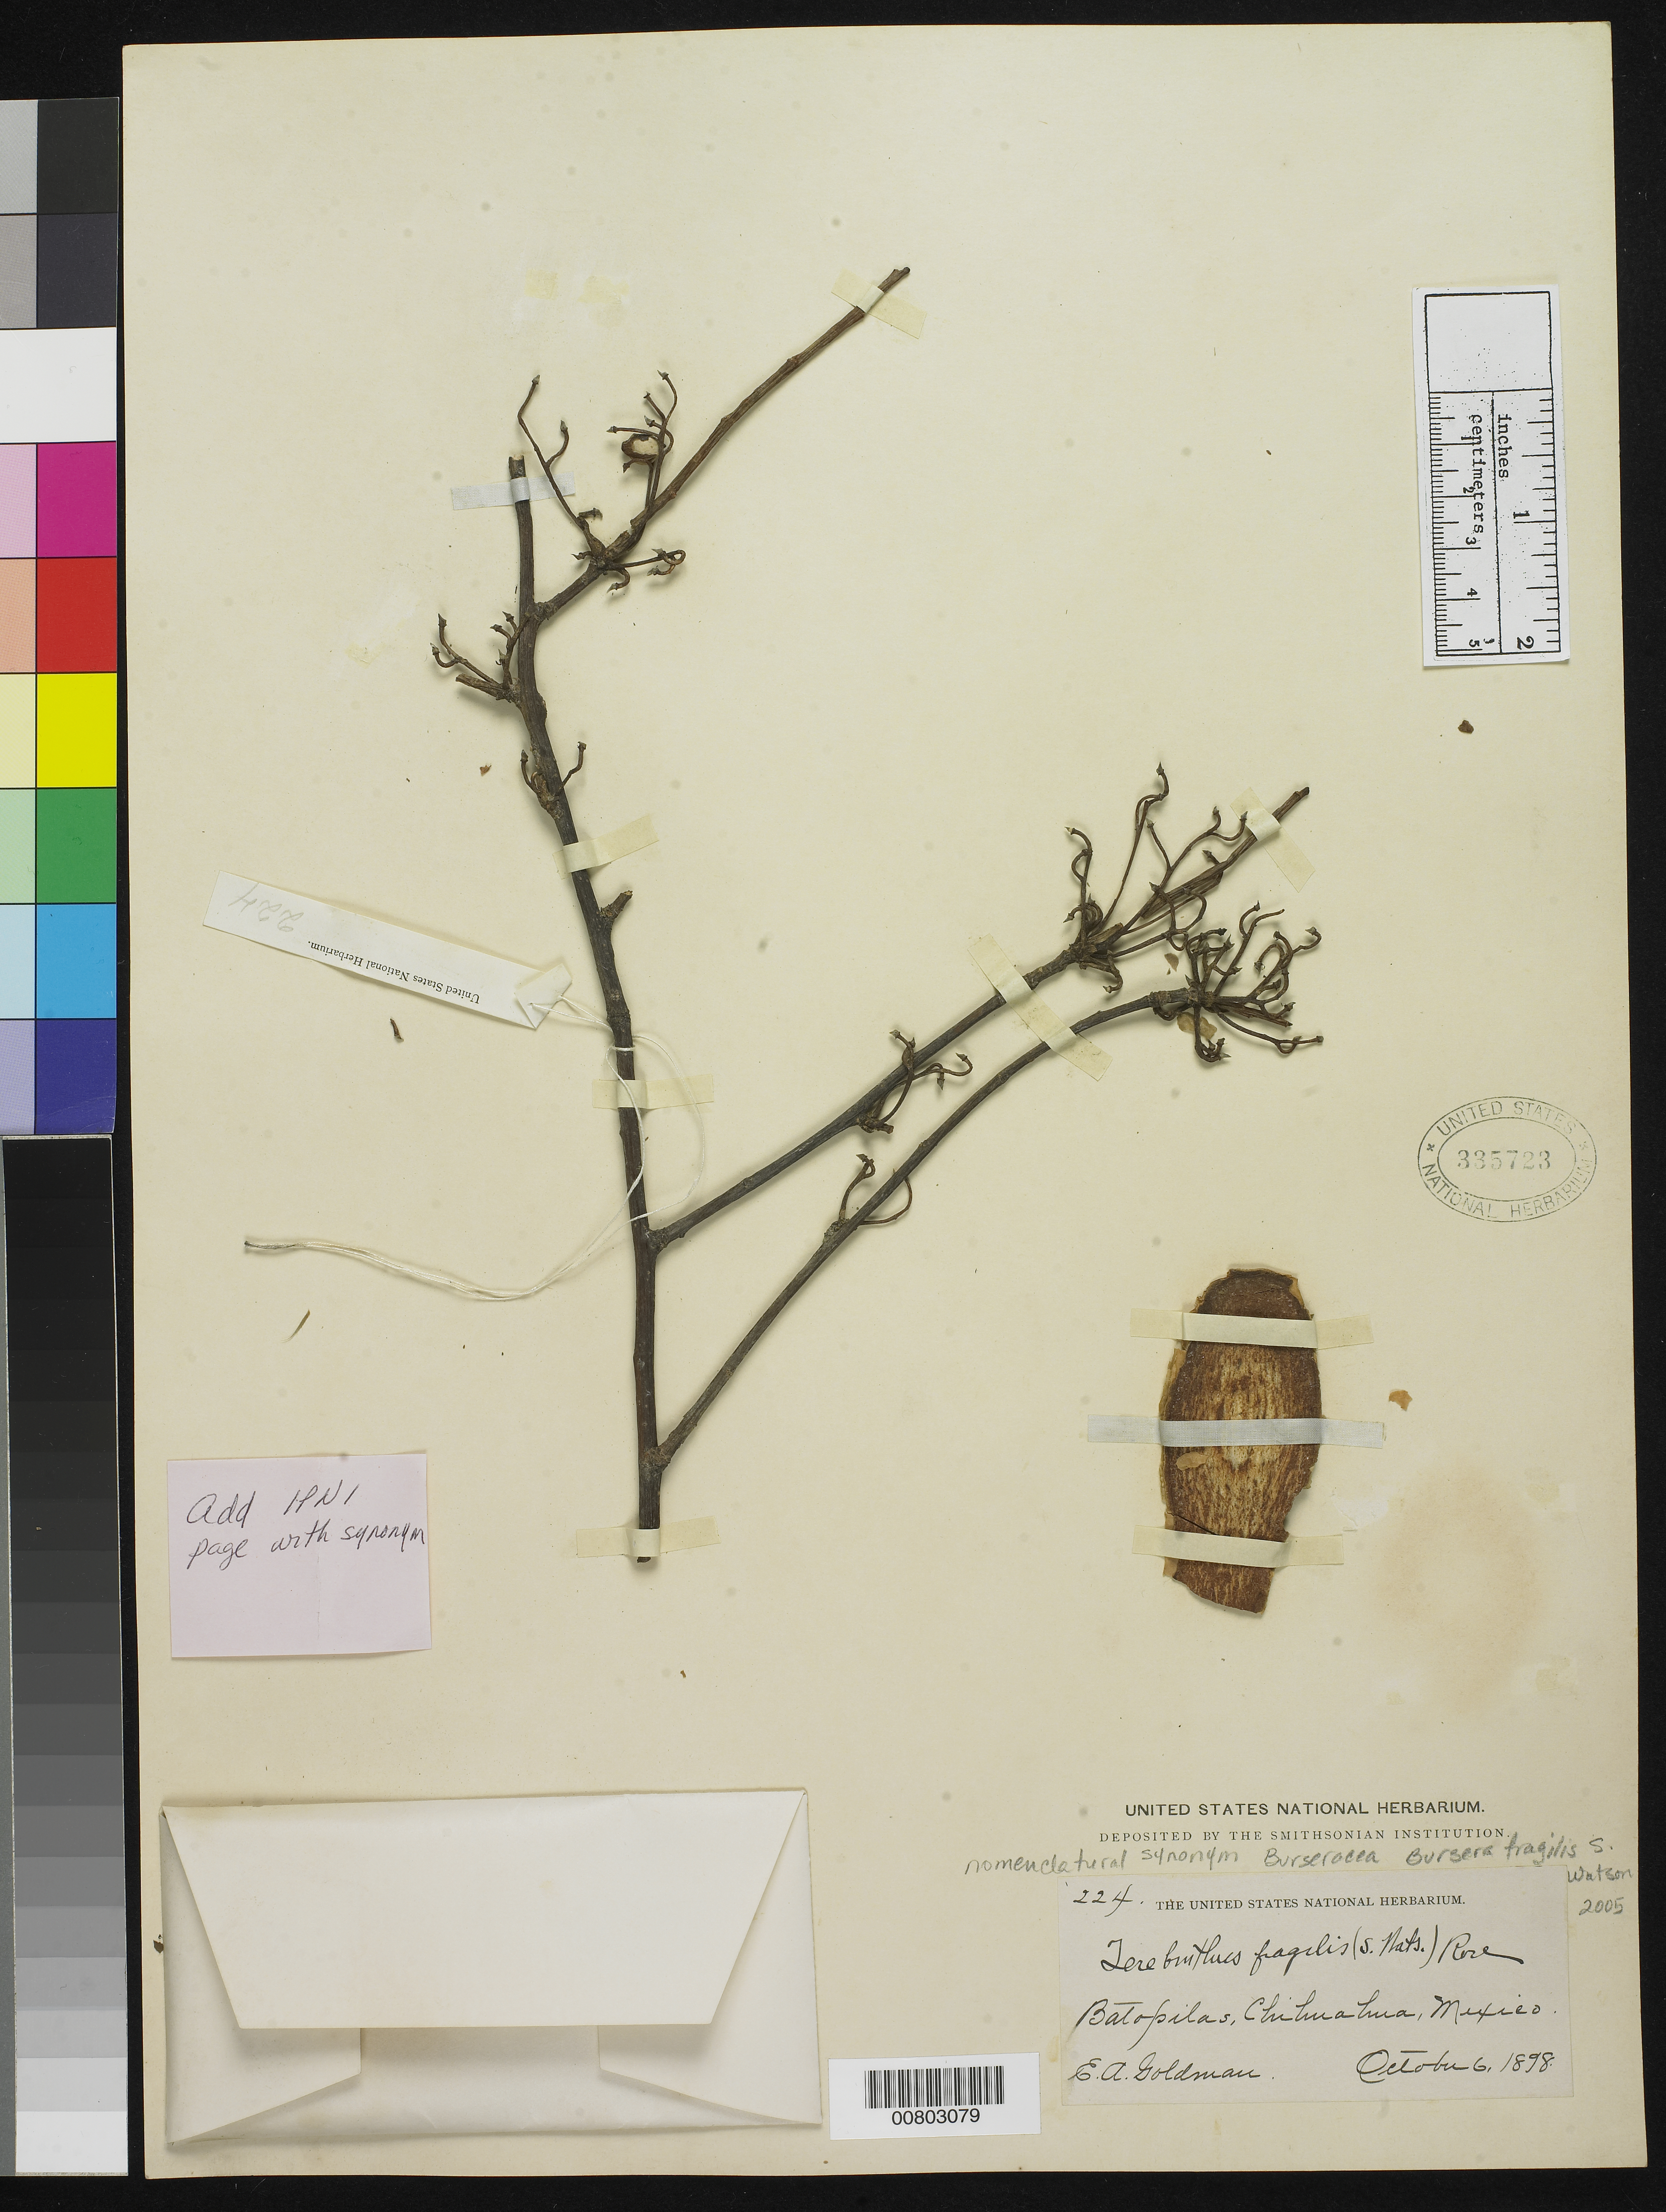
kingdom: Plantae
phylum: Tracheophyta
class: Magnoliopsida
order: Sapindales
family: Burseraceae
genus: Bursera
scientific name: Bursera fragilis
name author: S. Watson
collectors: E. A. Goldman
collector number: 224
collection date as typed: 06 Oct 1898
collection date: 1898-10-06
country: Mexico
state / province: Chihuahua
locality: Batopilas, Chihuahua.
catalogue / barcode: US 335723